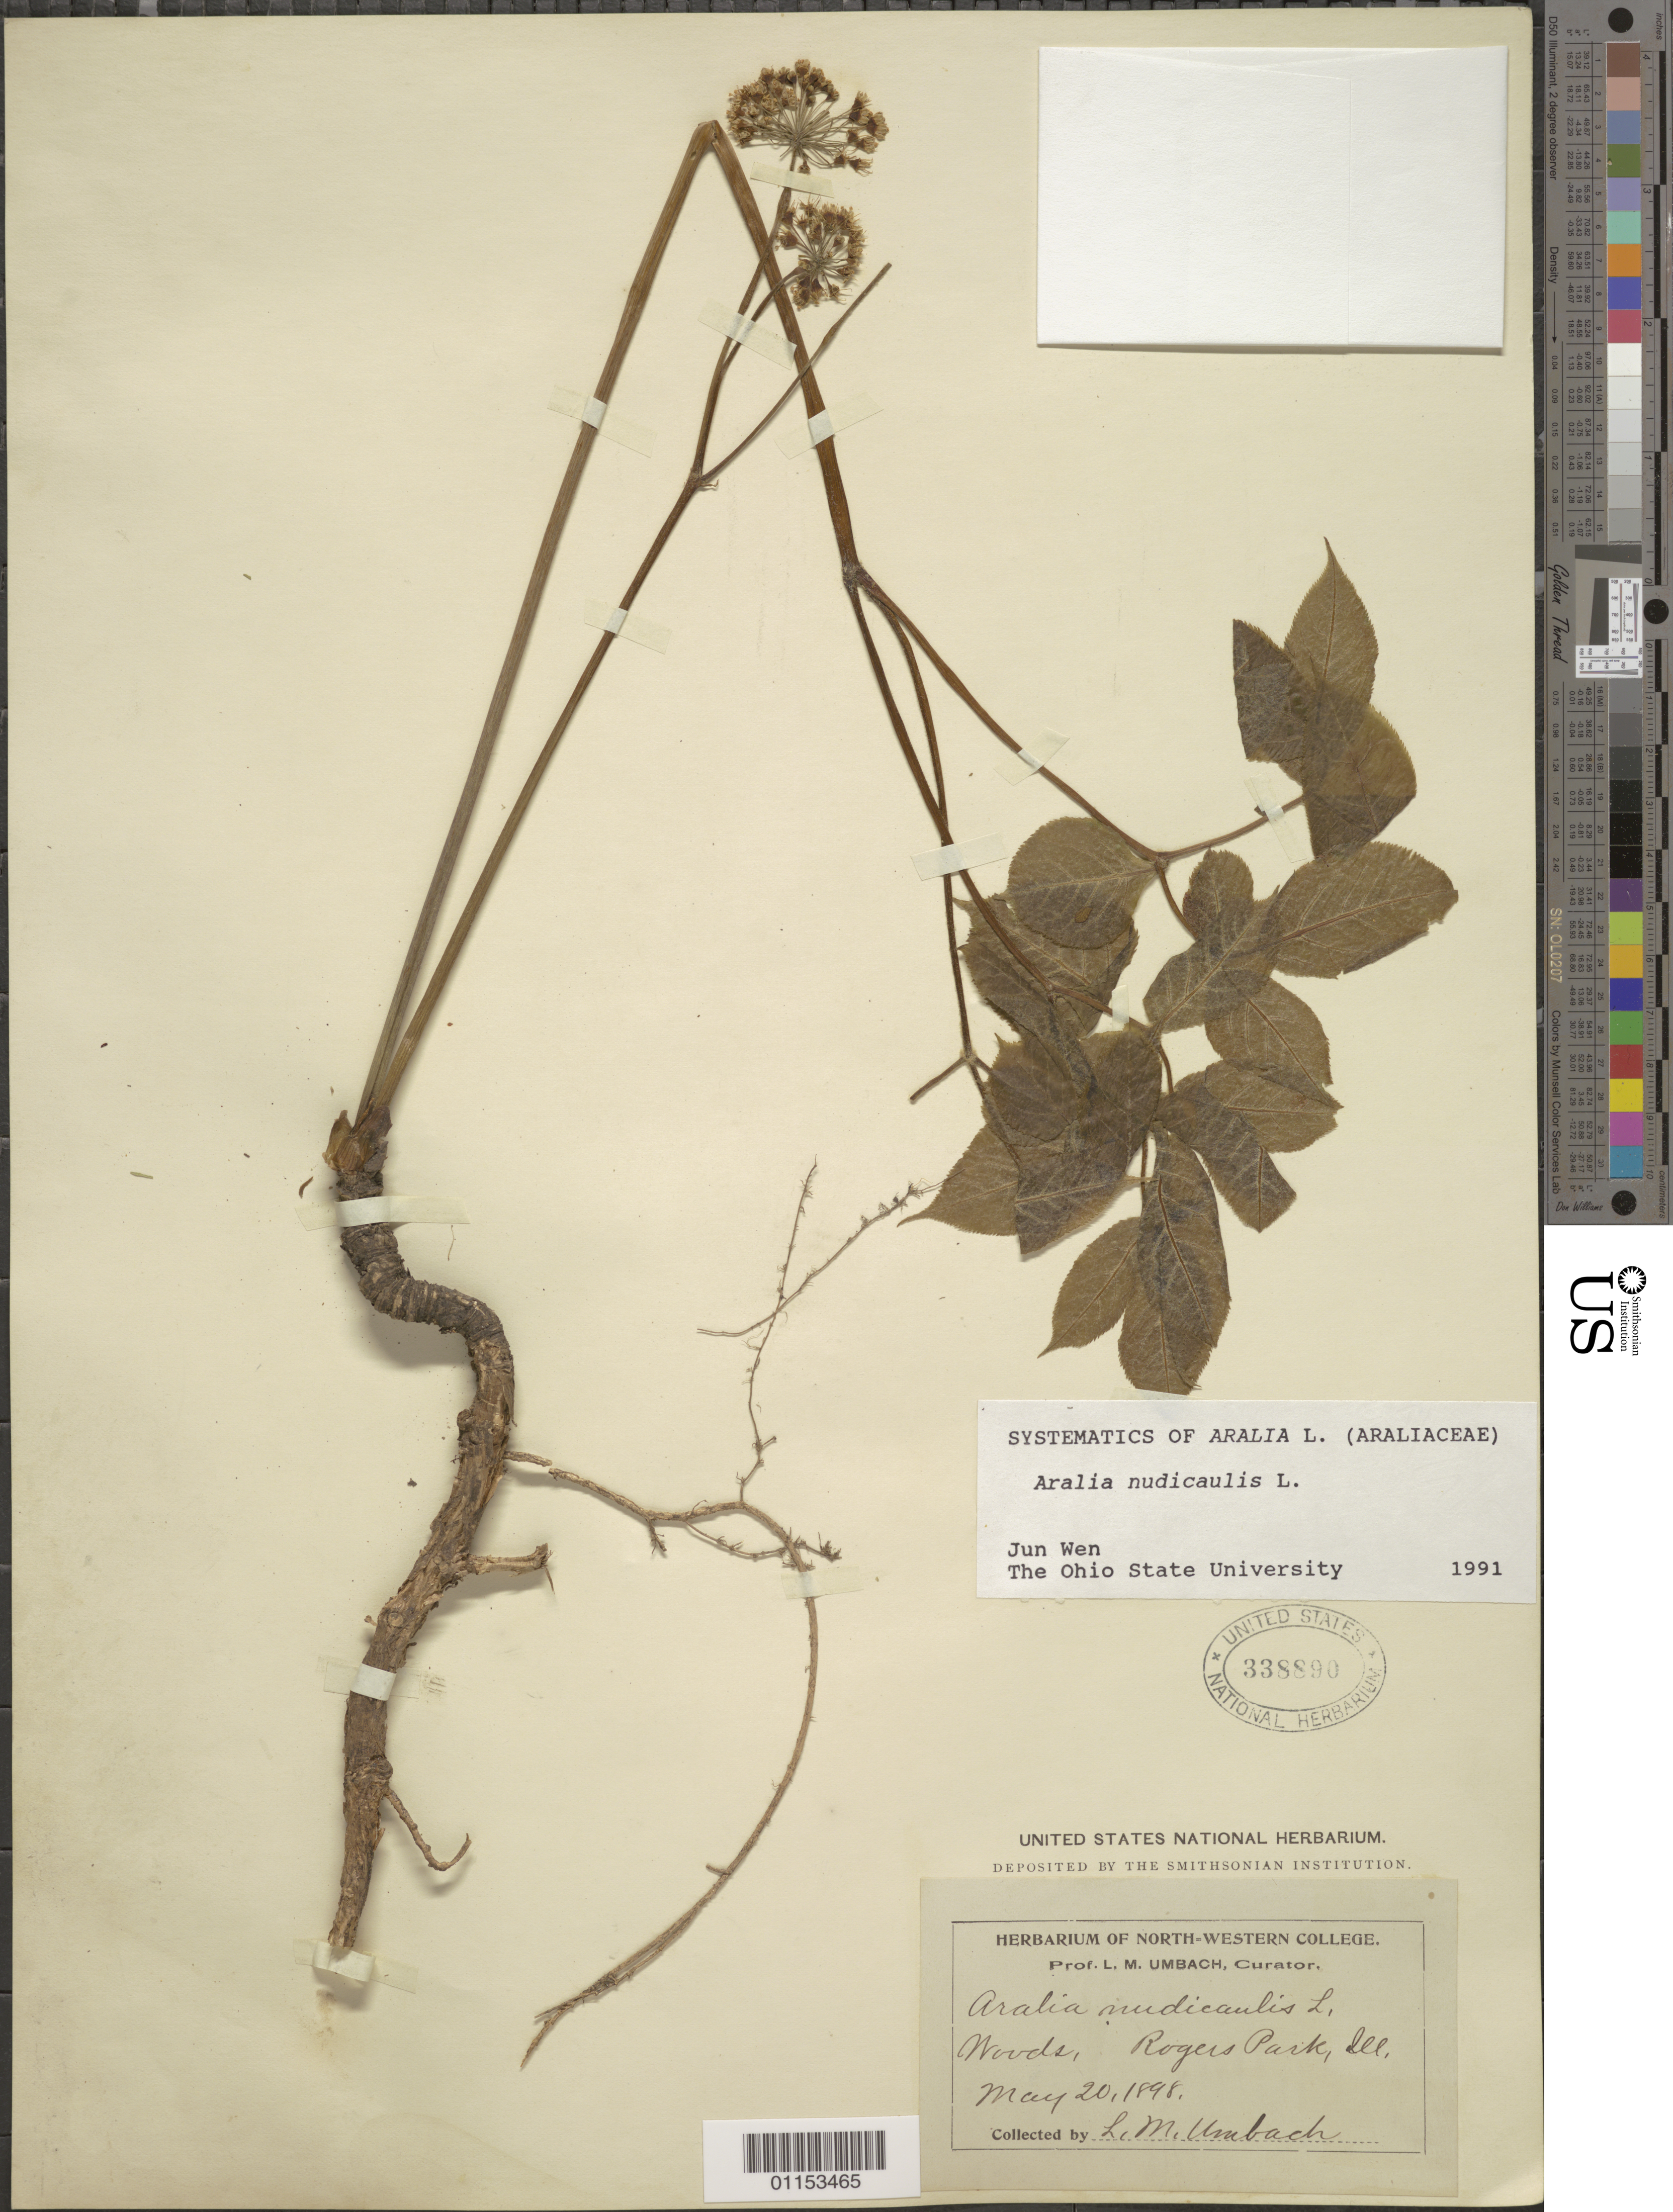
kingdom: Plantae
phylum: Tracheophyta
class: Magnoliopsida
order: Apiales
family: Araliaceae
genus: Aralia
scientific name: Aralia nudicaulis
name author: L.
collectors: L. M. Umbach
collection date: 1898-05-20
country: United States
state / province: Illinois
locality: Rogers Park.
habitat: Woods.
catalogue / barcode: US 338890